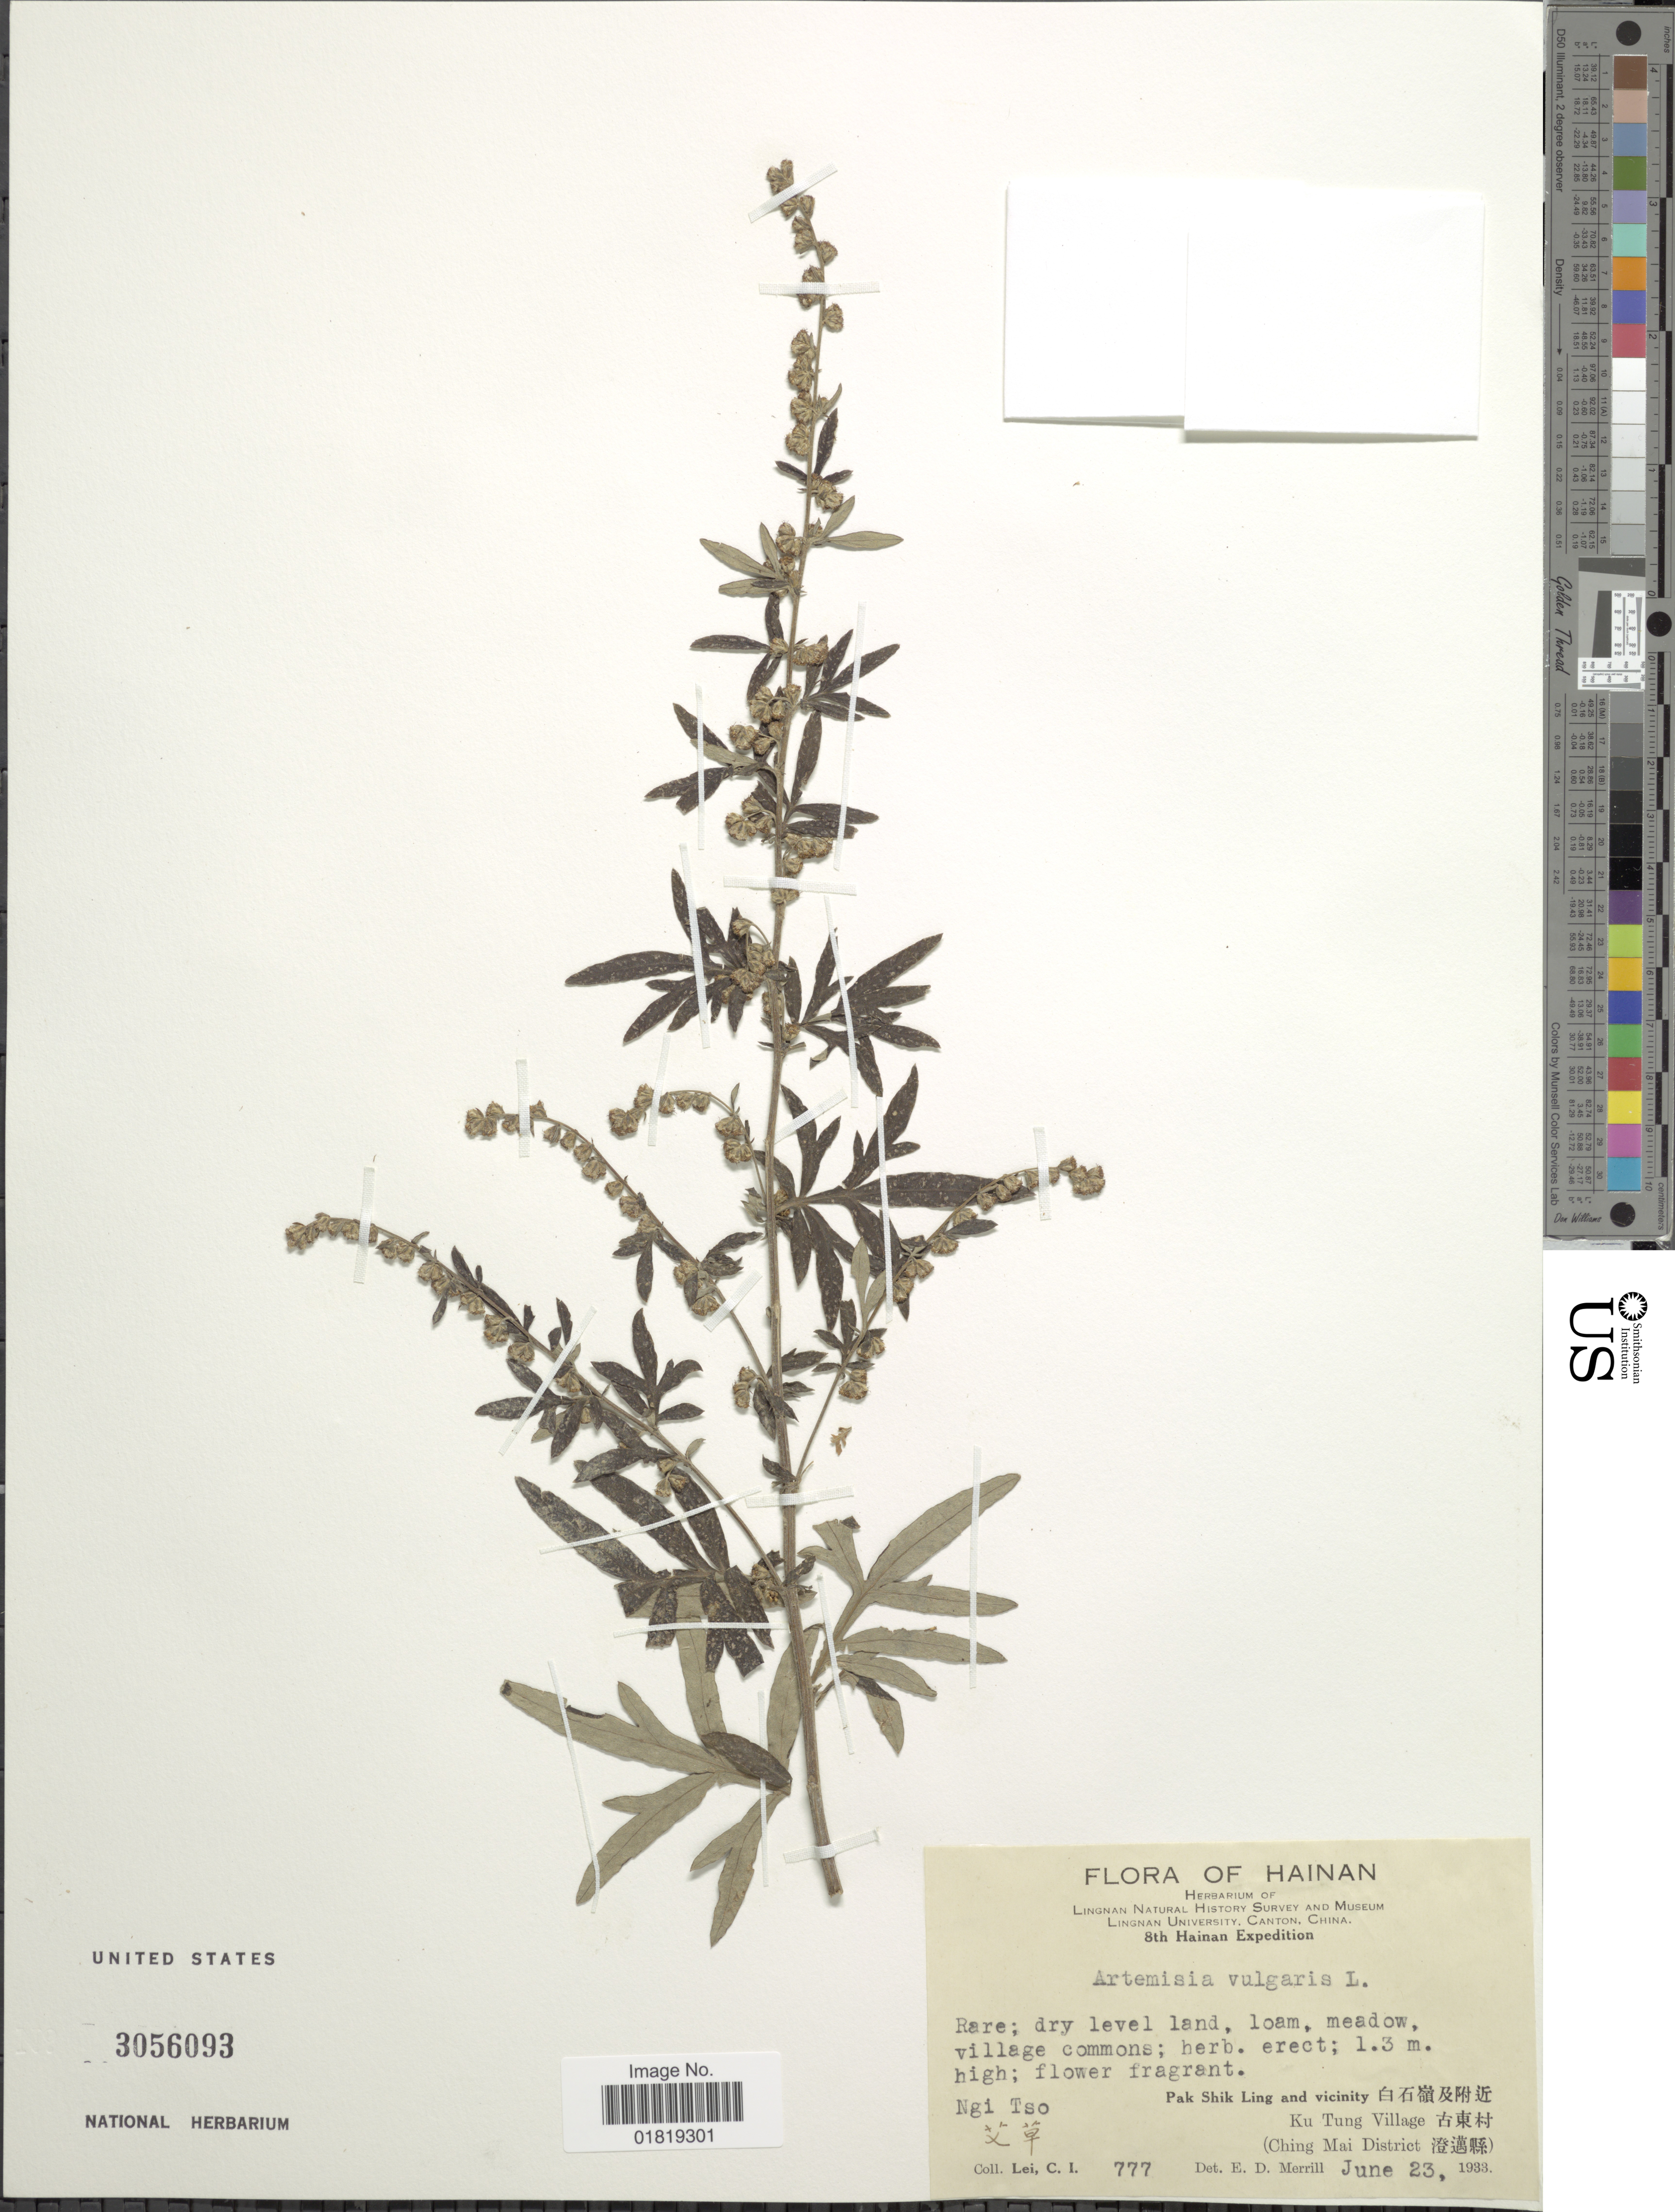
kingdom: Plantae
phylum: Tracheophyta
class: Magnoliopsida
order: Asterales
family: Asteraceae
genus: Artemisia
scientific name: Artemisia vulgaris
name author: L.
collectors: C. I. Lei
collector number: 777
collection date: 1933-06-23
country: China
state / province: Hainan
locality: Ngi Tso, Pak Shik Ling and vicinity, ku Tung Village, Ching Mai District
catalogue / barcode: US 3056093